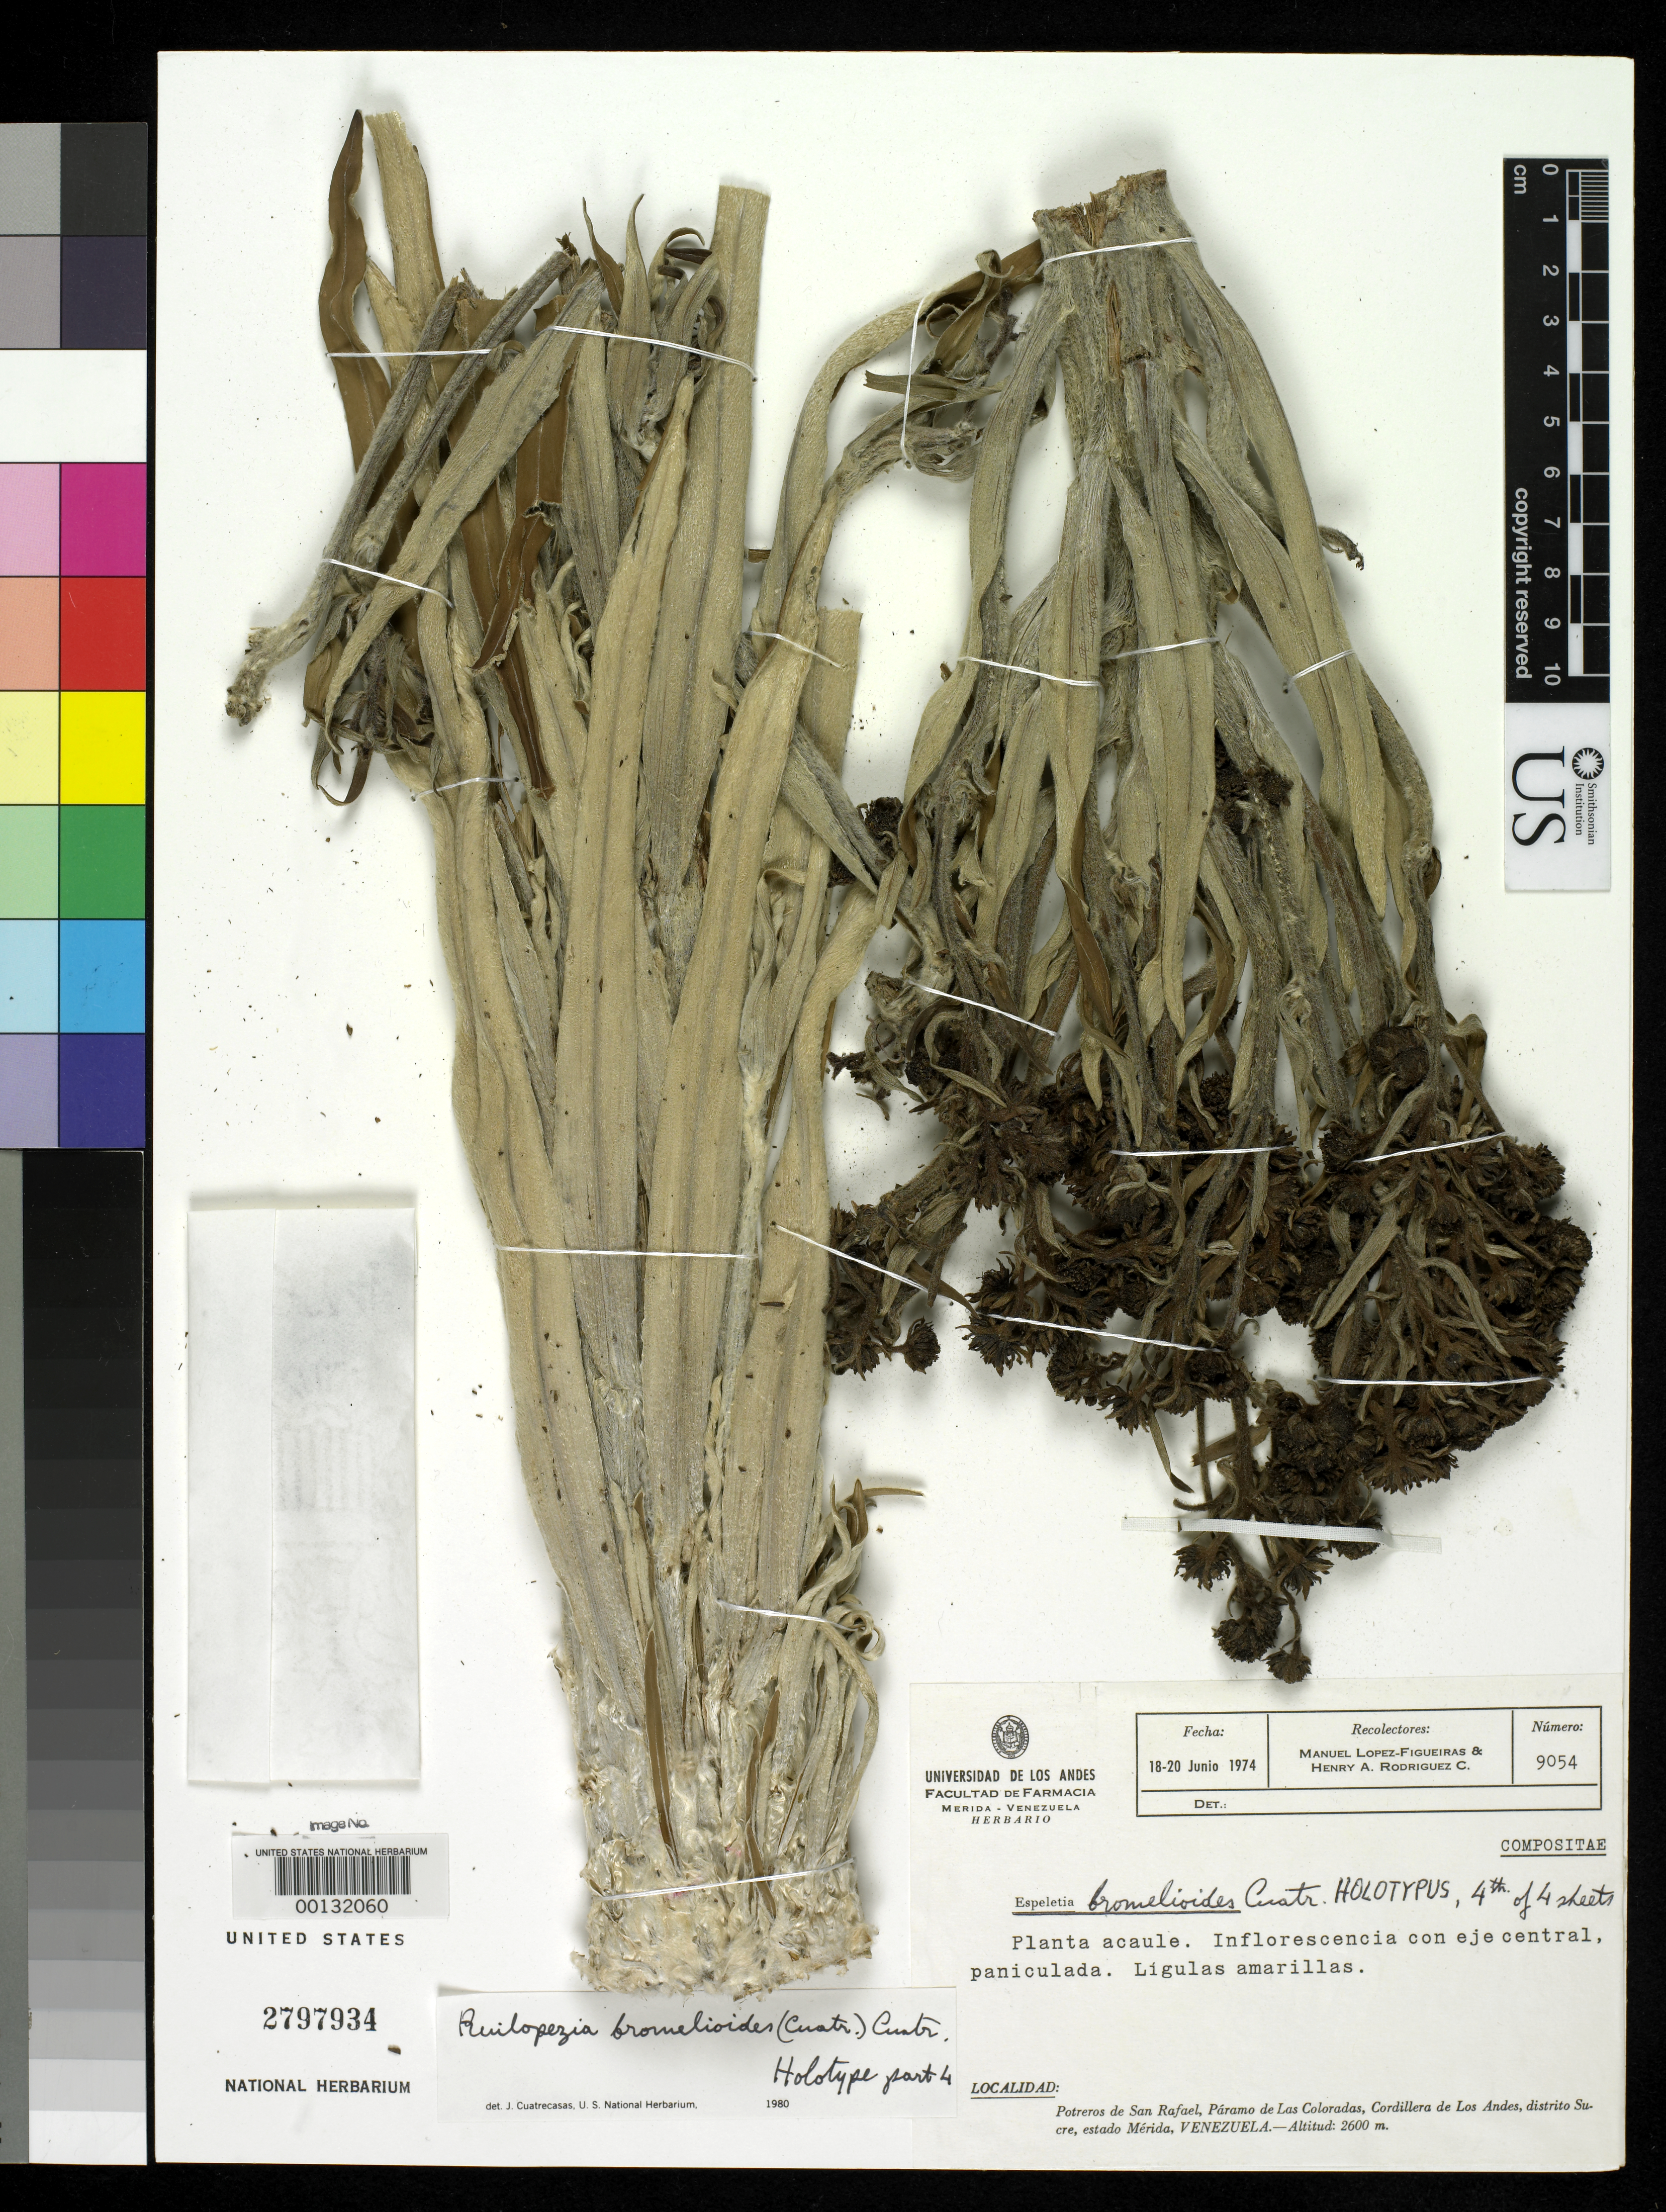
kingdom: Plantae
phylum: Tracheophyta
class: Magnoliopsida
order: Asterales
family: Asteraceae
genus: Espeletia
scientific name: Espeletia bromelioides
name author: Cuatrec.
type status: Holotype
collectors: M. López Figueiras & H. A. Rodriguez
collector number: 9054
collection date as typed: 18 Jun 1974 to 20 Jun 1974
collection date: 1974-06-18/1974-06-20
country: Venezuela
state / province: Mérida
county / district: Sucre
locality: Potreros de San Rafael, Páramo de las Coloradas, Cordiller de Los Andes.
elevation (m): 2600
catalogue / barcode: US 2797934